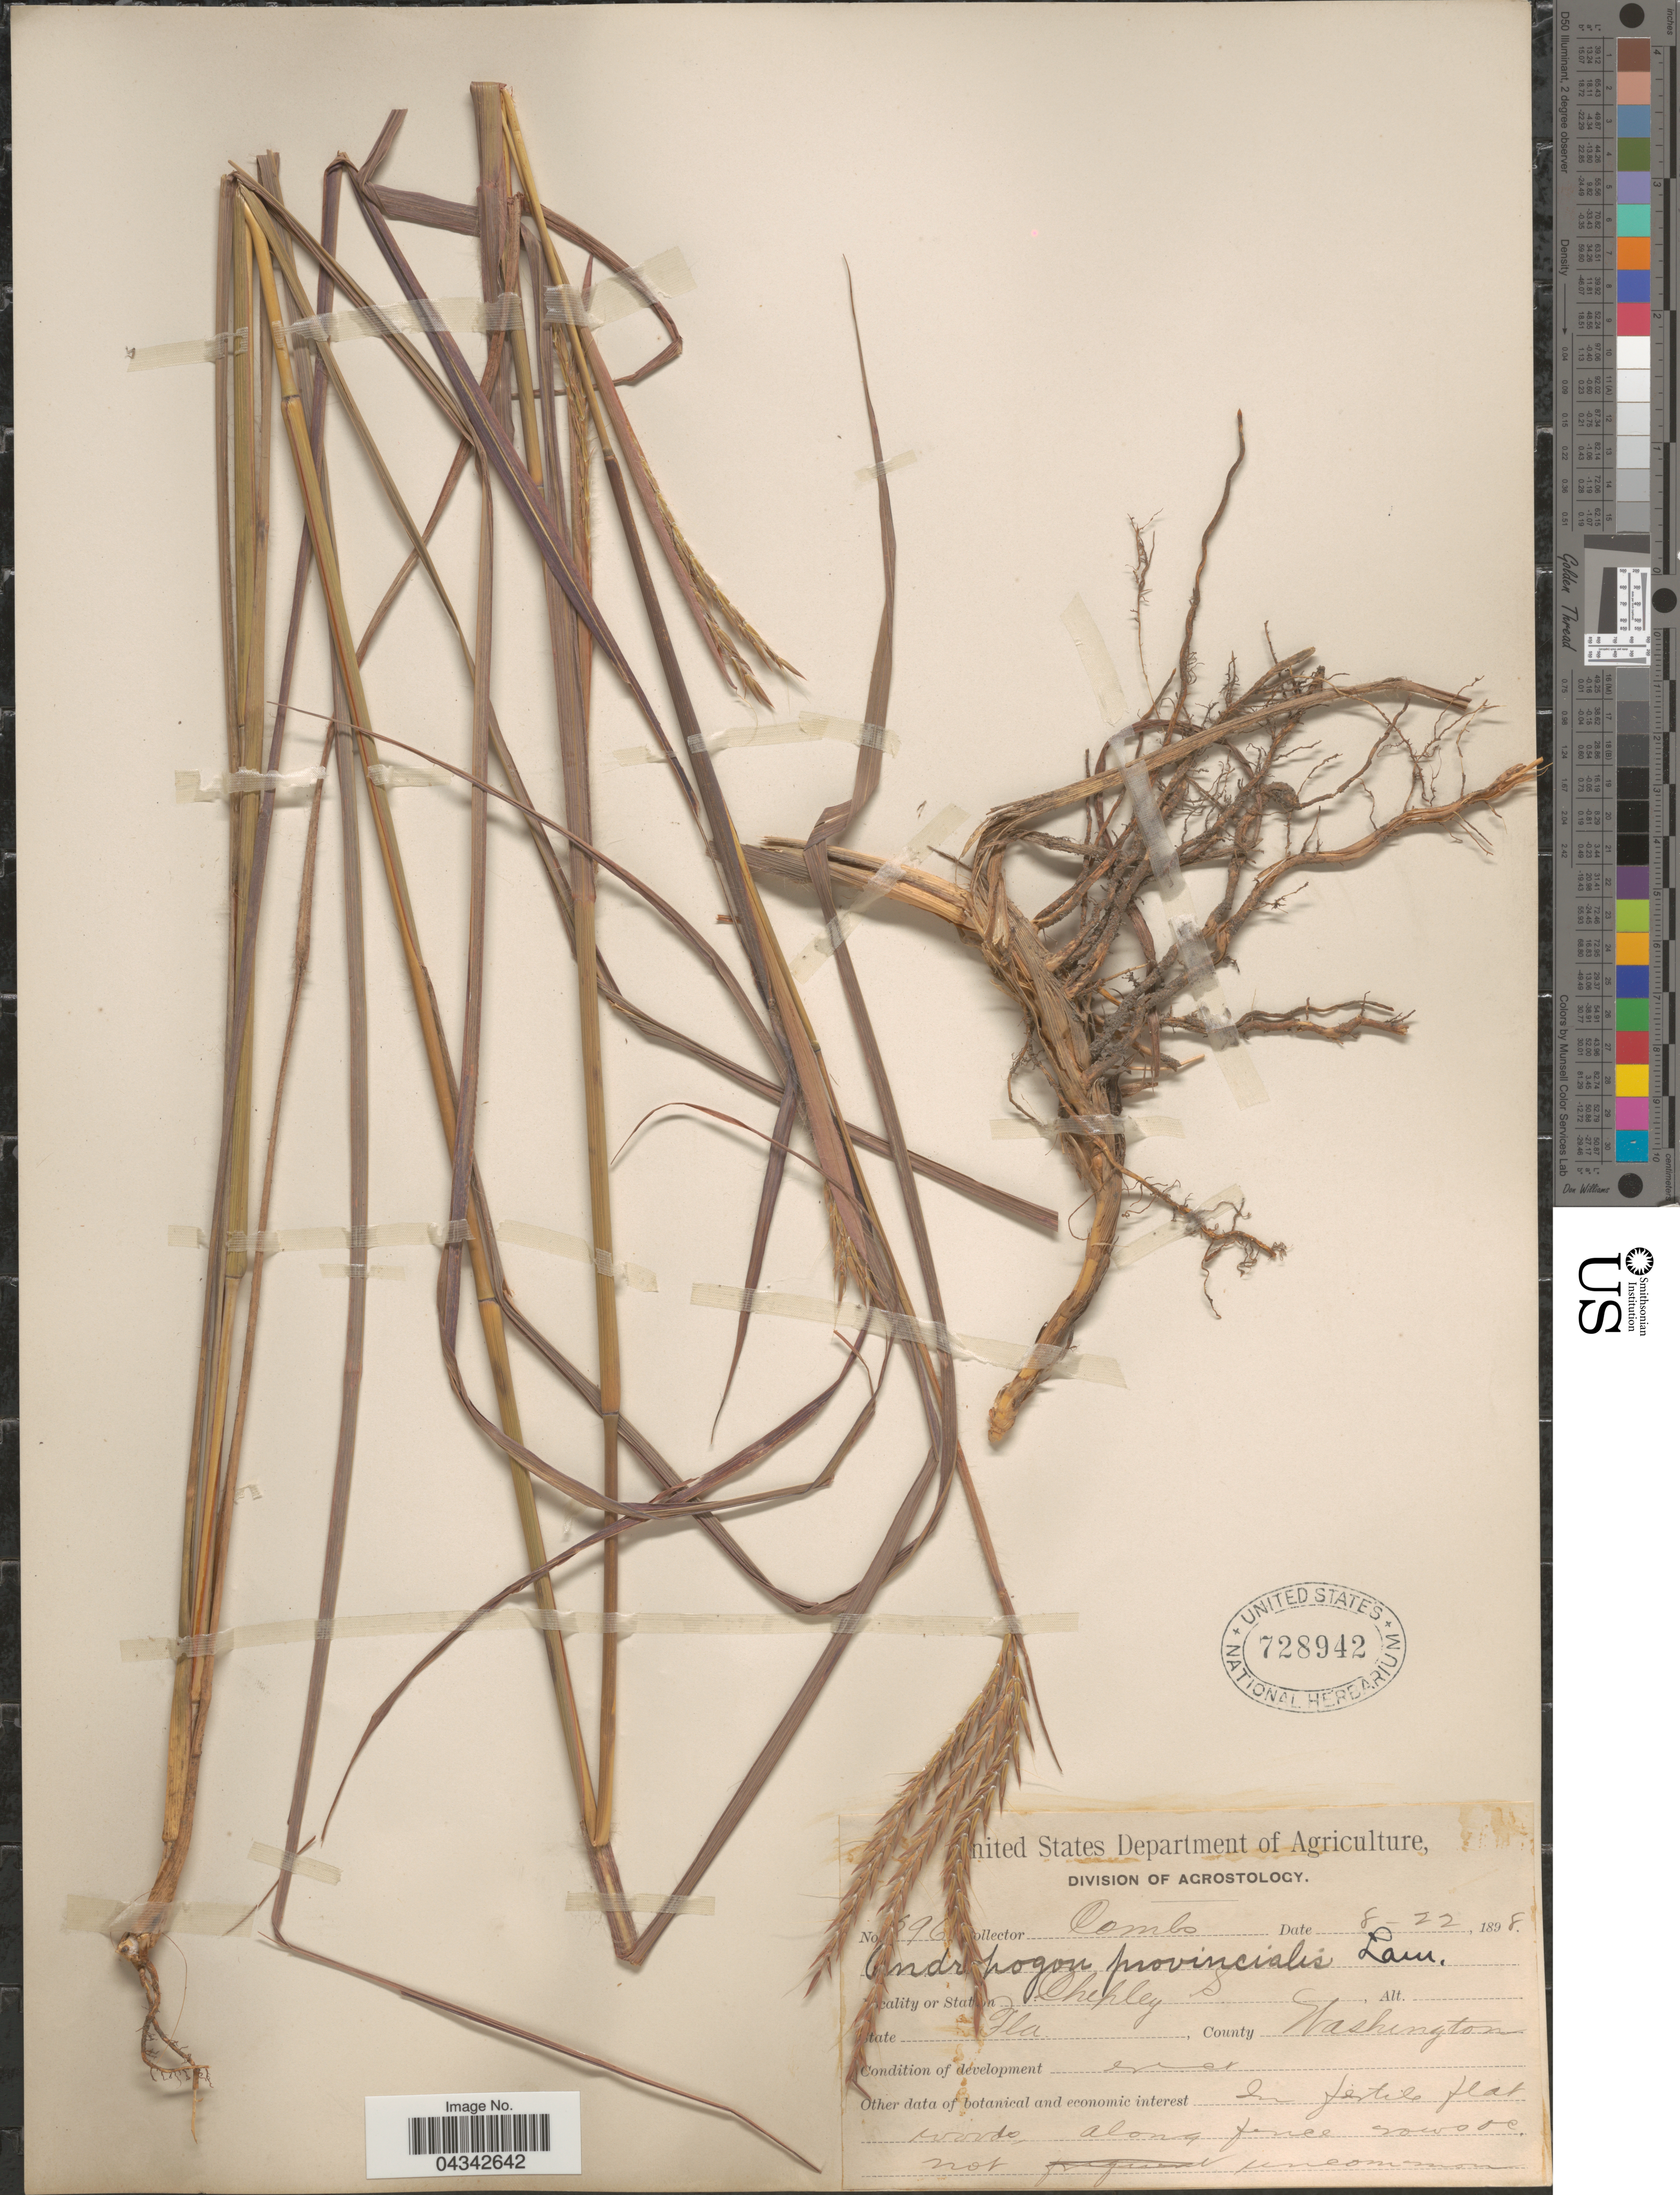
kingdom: Plantae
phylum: Tracheophyta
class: Liliopsida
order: Poales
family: Poaceae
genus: Andropogon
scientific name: Andropogon gerardii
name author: Vitman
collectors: -. Combs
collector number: !96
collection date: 1898-08-22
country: United States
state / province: Florida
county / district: Washington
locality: Chipley S.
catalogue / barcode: US 728942